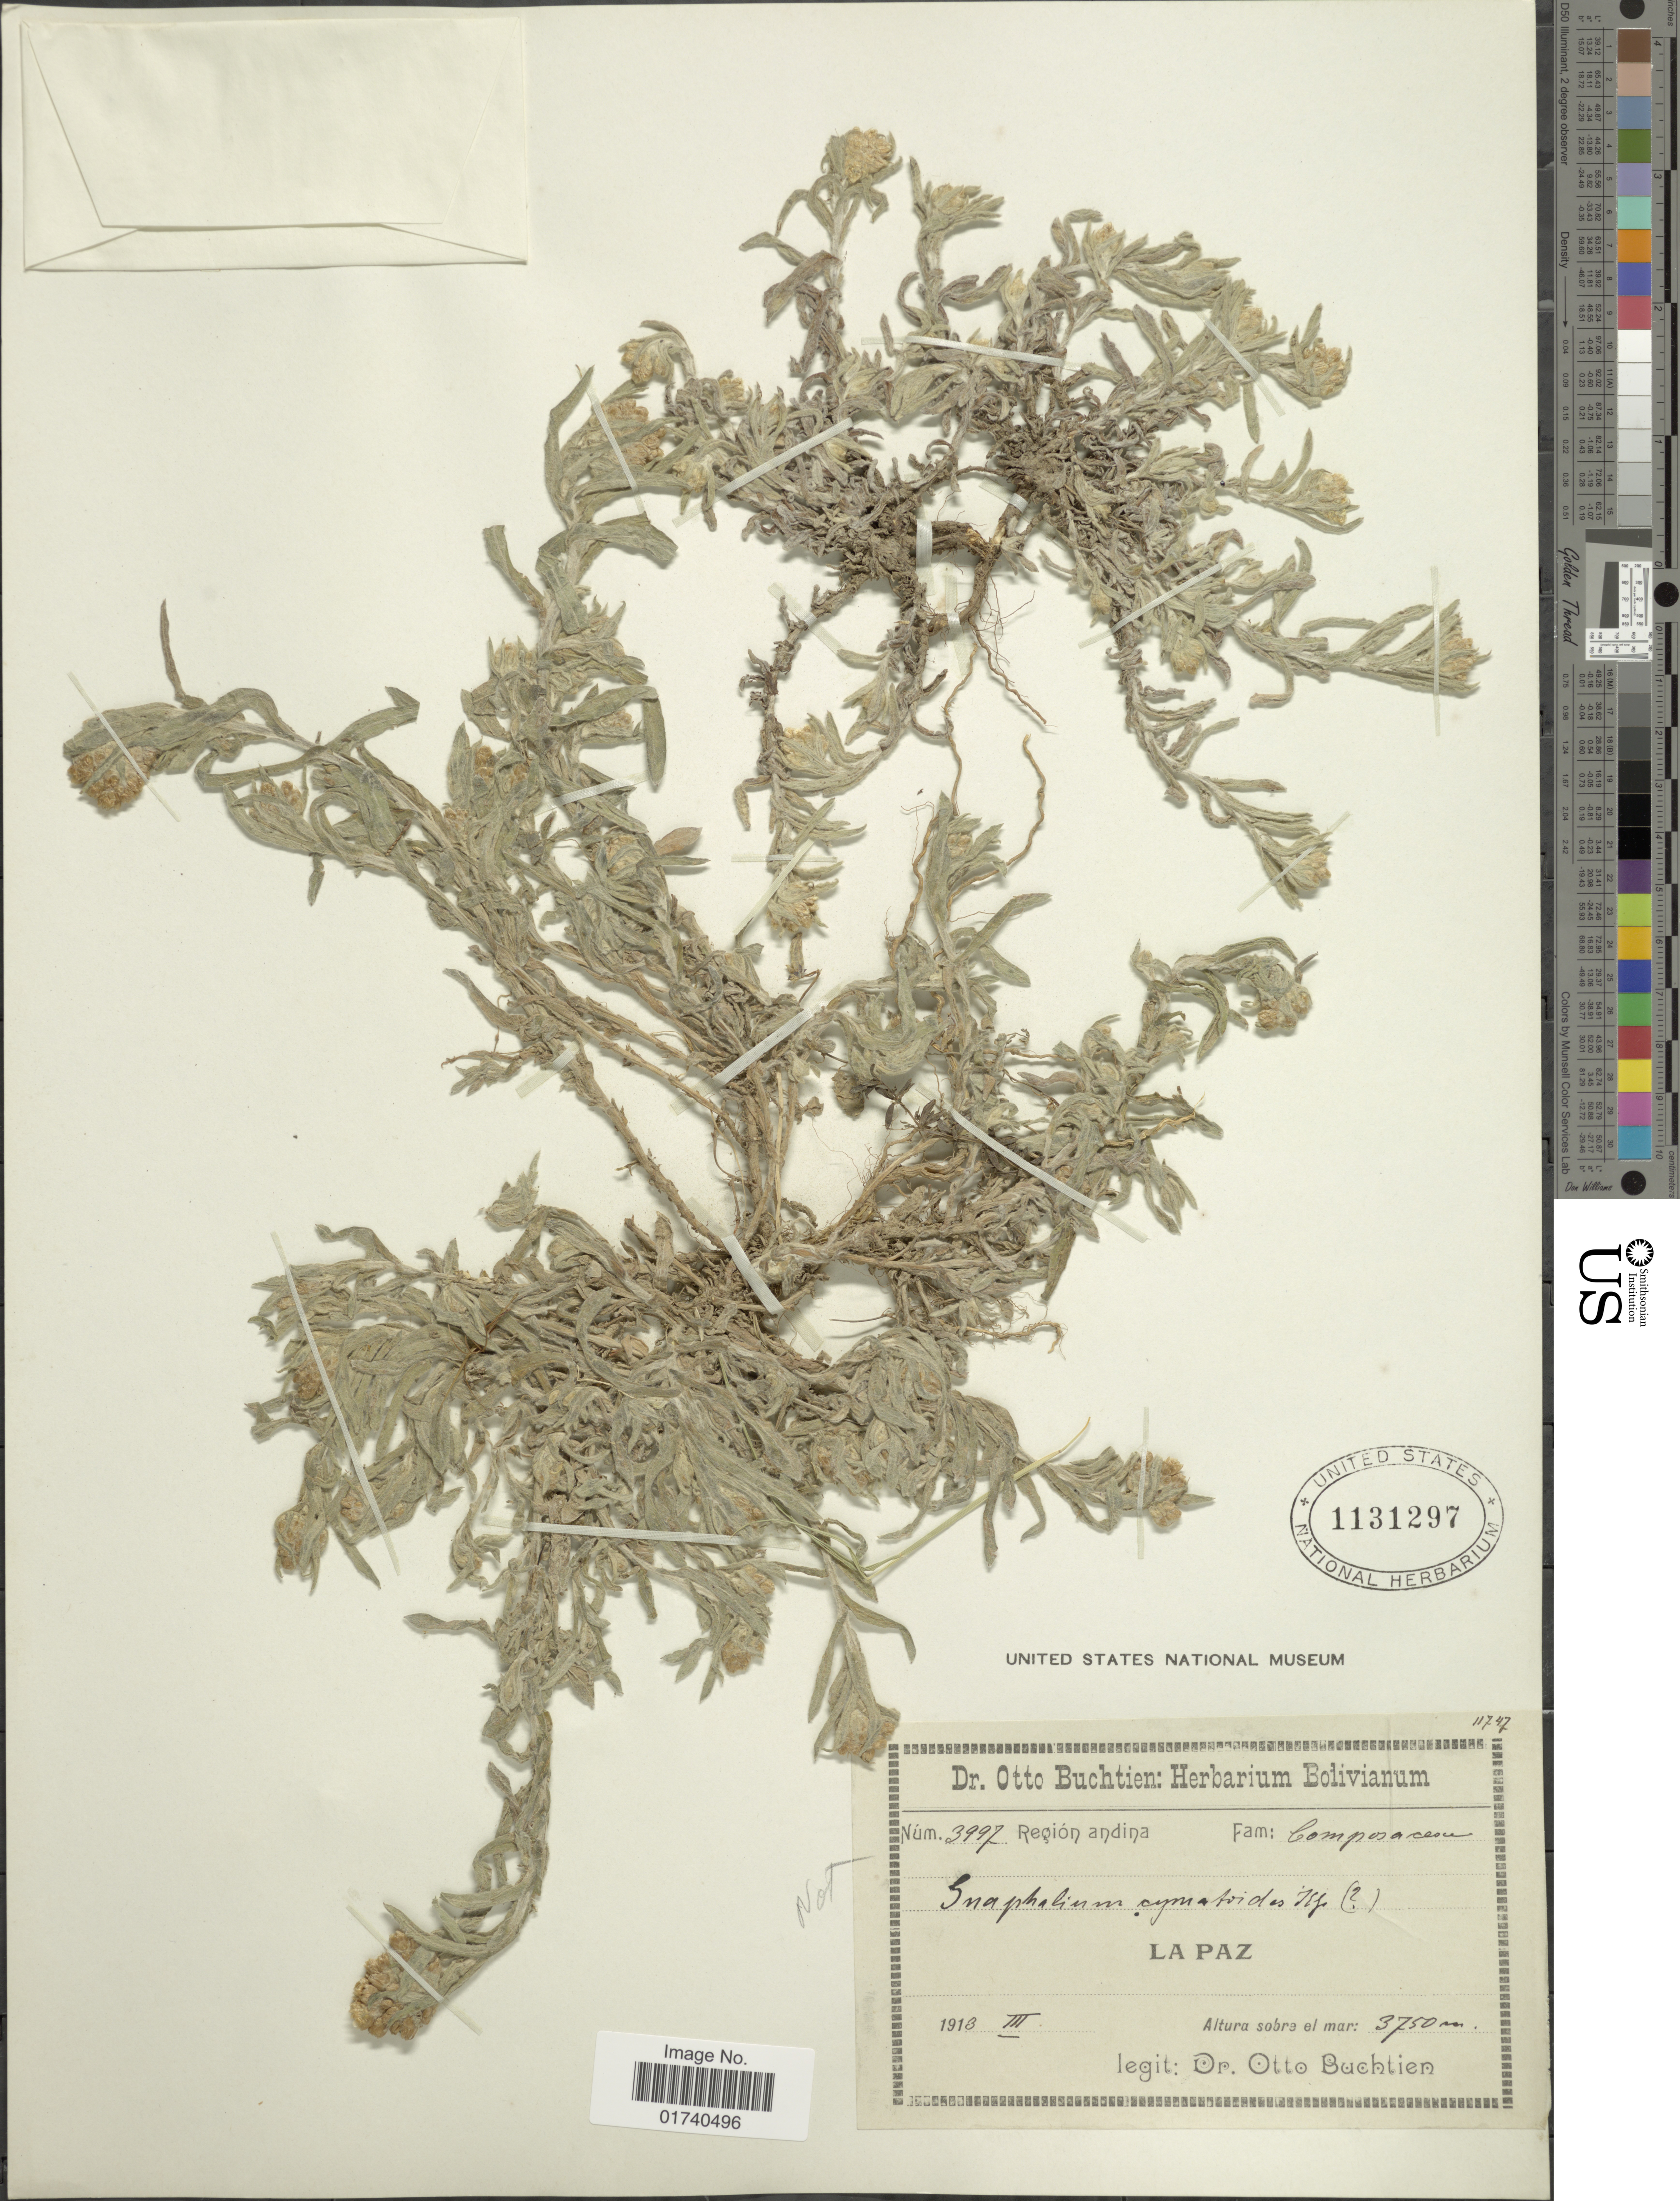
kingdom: Plantae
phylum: Tracheophyta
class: Magnoliopsida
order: Asterales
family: Asteraceae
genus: Pseudognaphalium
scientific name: Pseudognaphalium cymatoides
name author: (Kunze ex DC.) Anderb.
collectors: O. Buchtien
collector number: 3997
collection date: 1913-03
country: Bolivia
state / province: La Paz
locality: La Paz.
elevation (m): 3750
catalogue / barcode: US 1131297